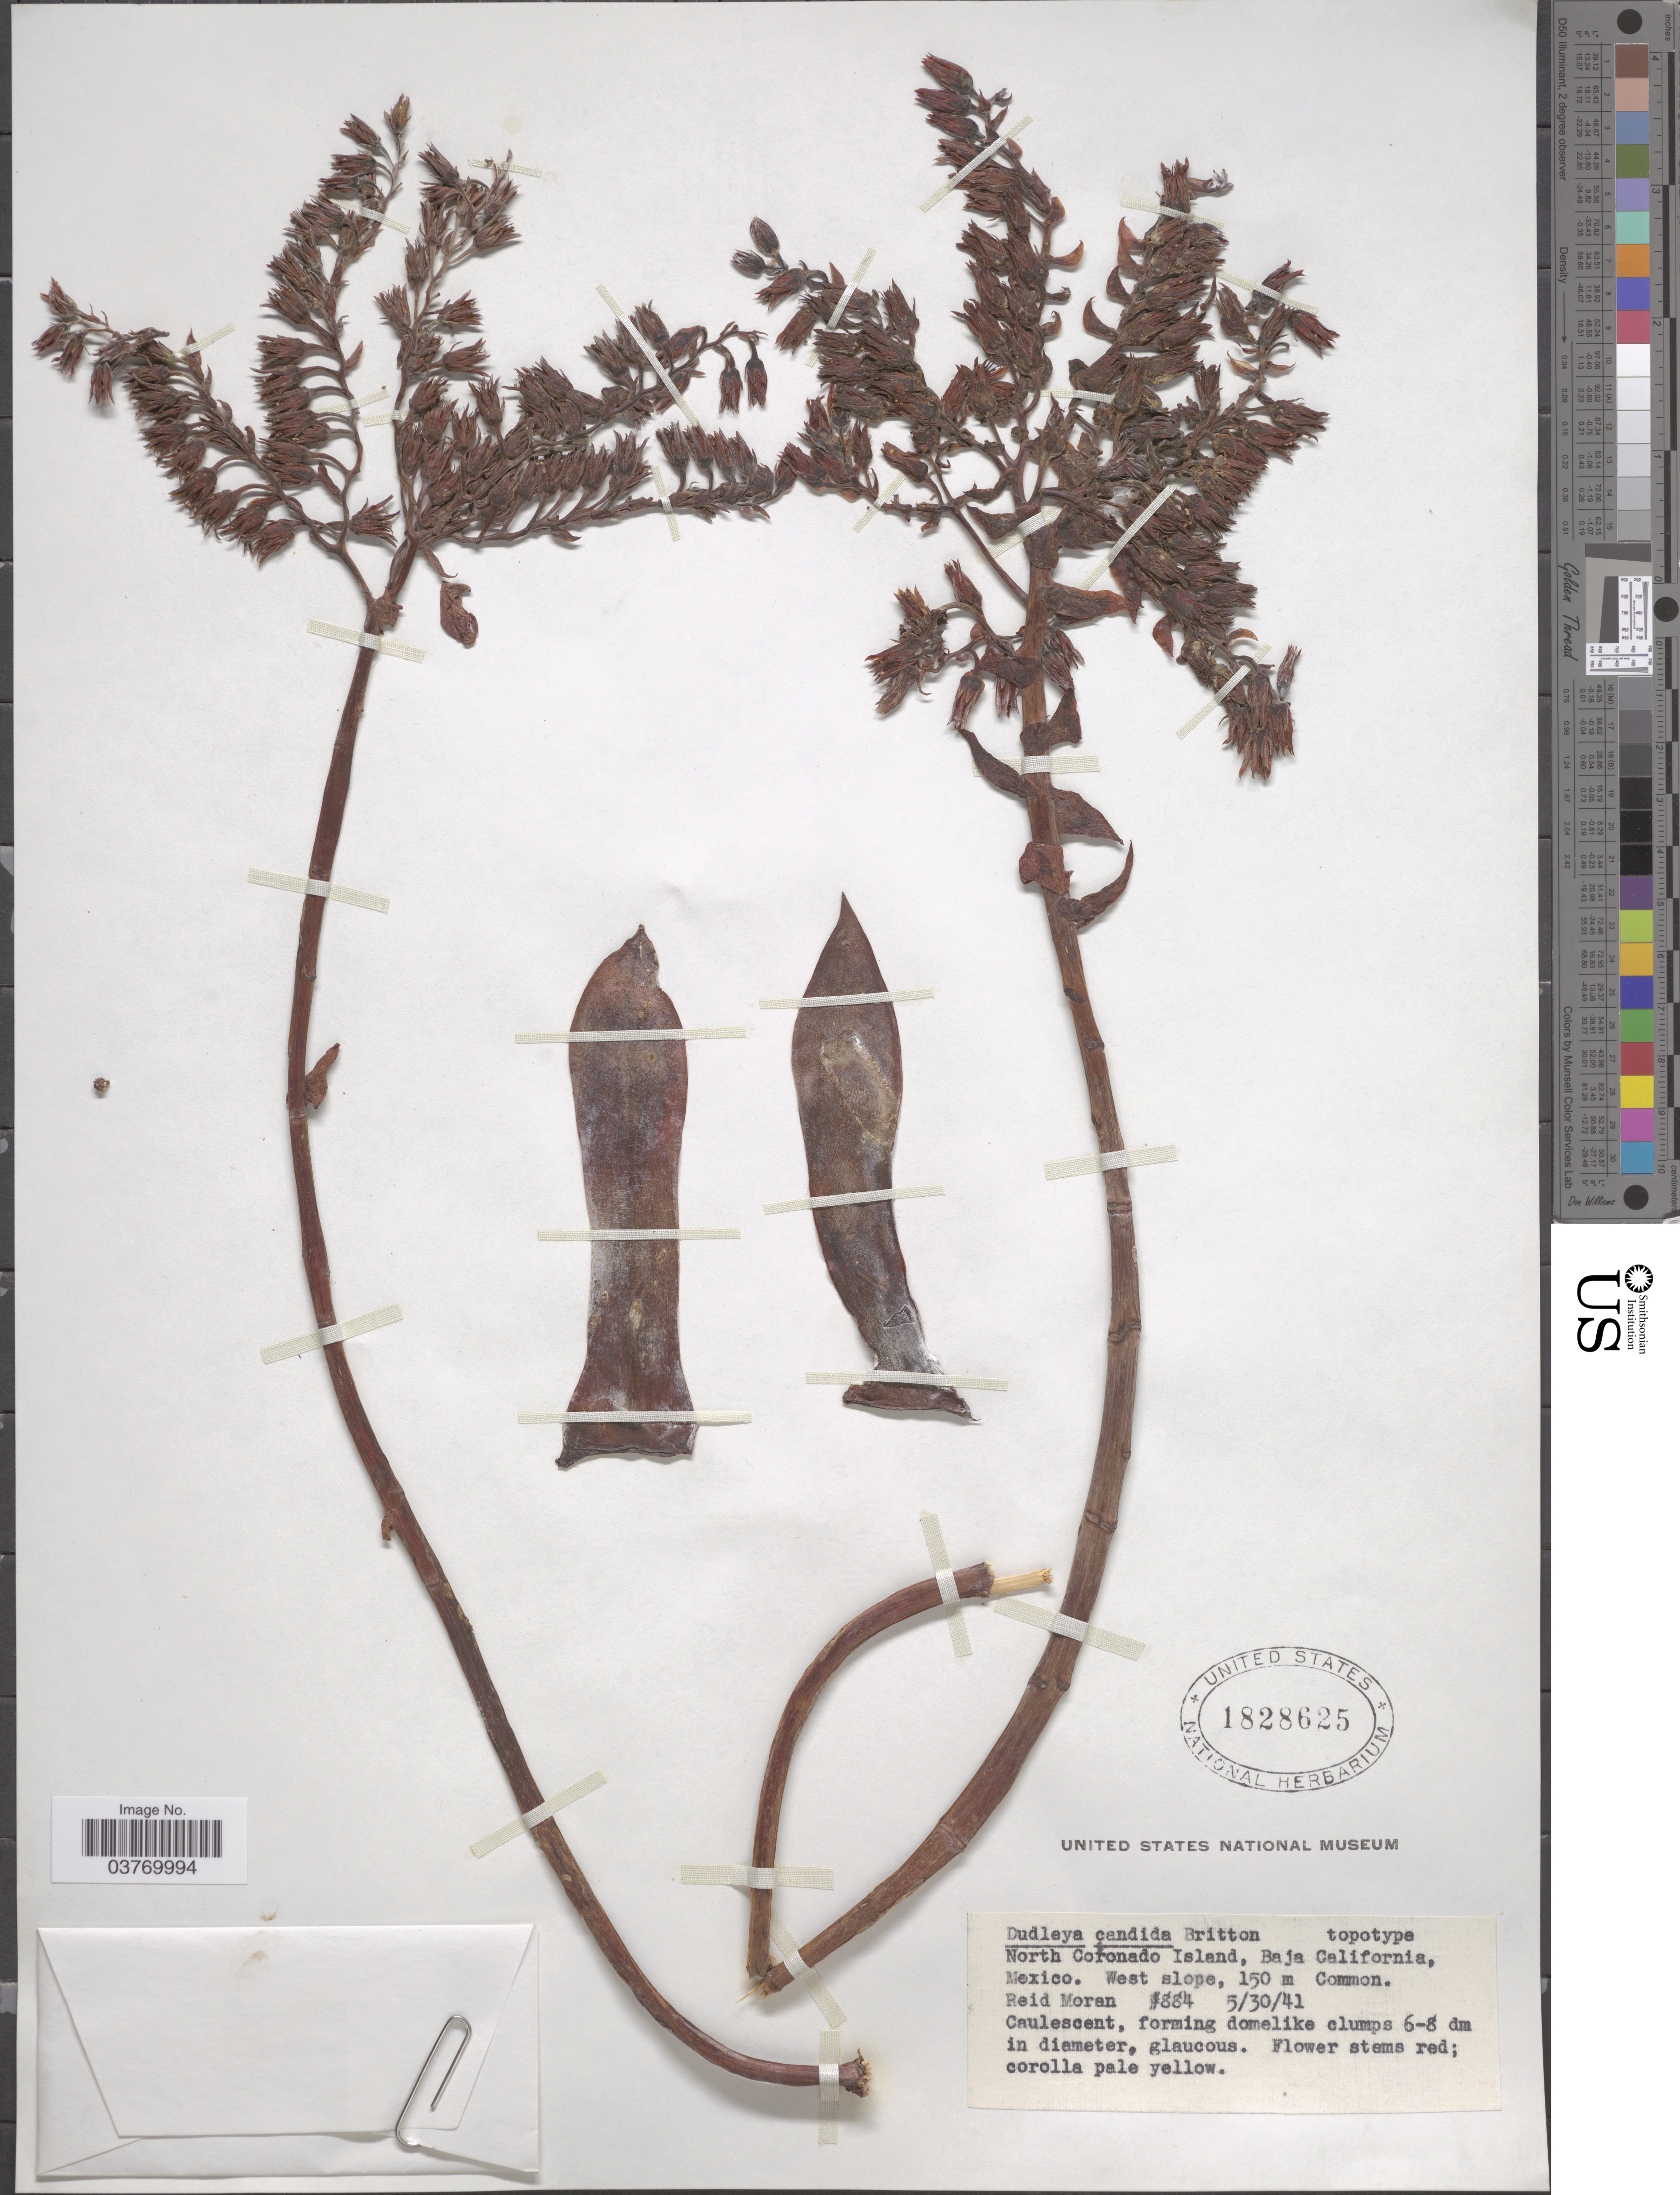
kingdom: Plantae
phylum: Tracheophyta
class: Magnoliopsida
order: Saxifragales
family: Crassulaceae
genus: Dudleya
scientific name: Dudleya candida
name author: Britton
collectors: R. V. Moran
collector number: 884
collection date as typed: Transcribed d/m/y: 30/5/41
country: Mexico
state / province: Baja California Norte / Baja California Sur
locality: North Coronado Island.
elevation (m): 150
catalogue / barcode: US 1828625